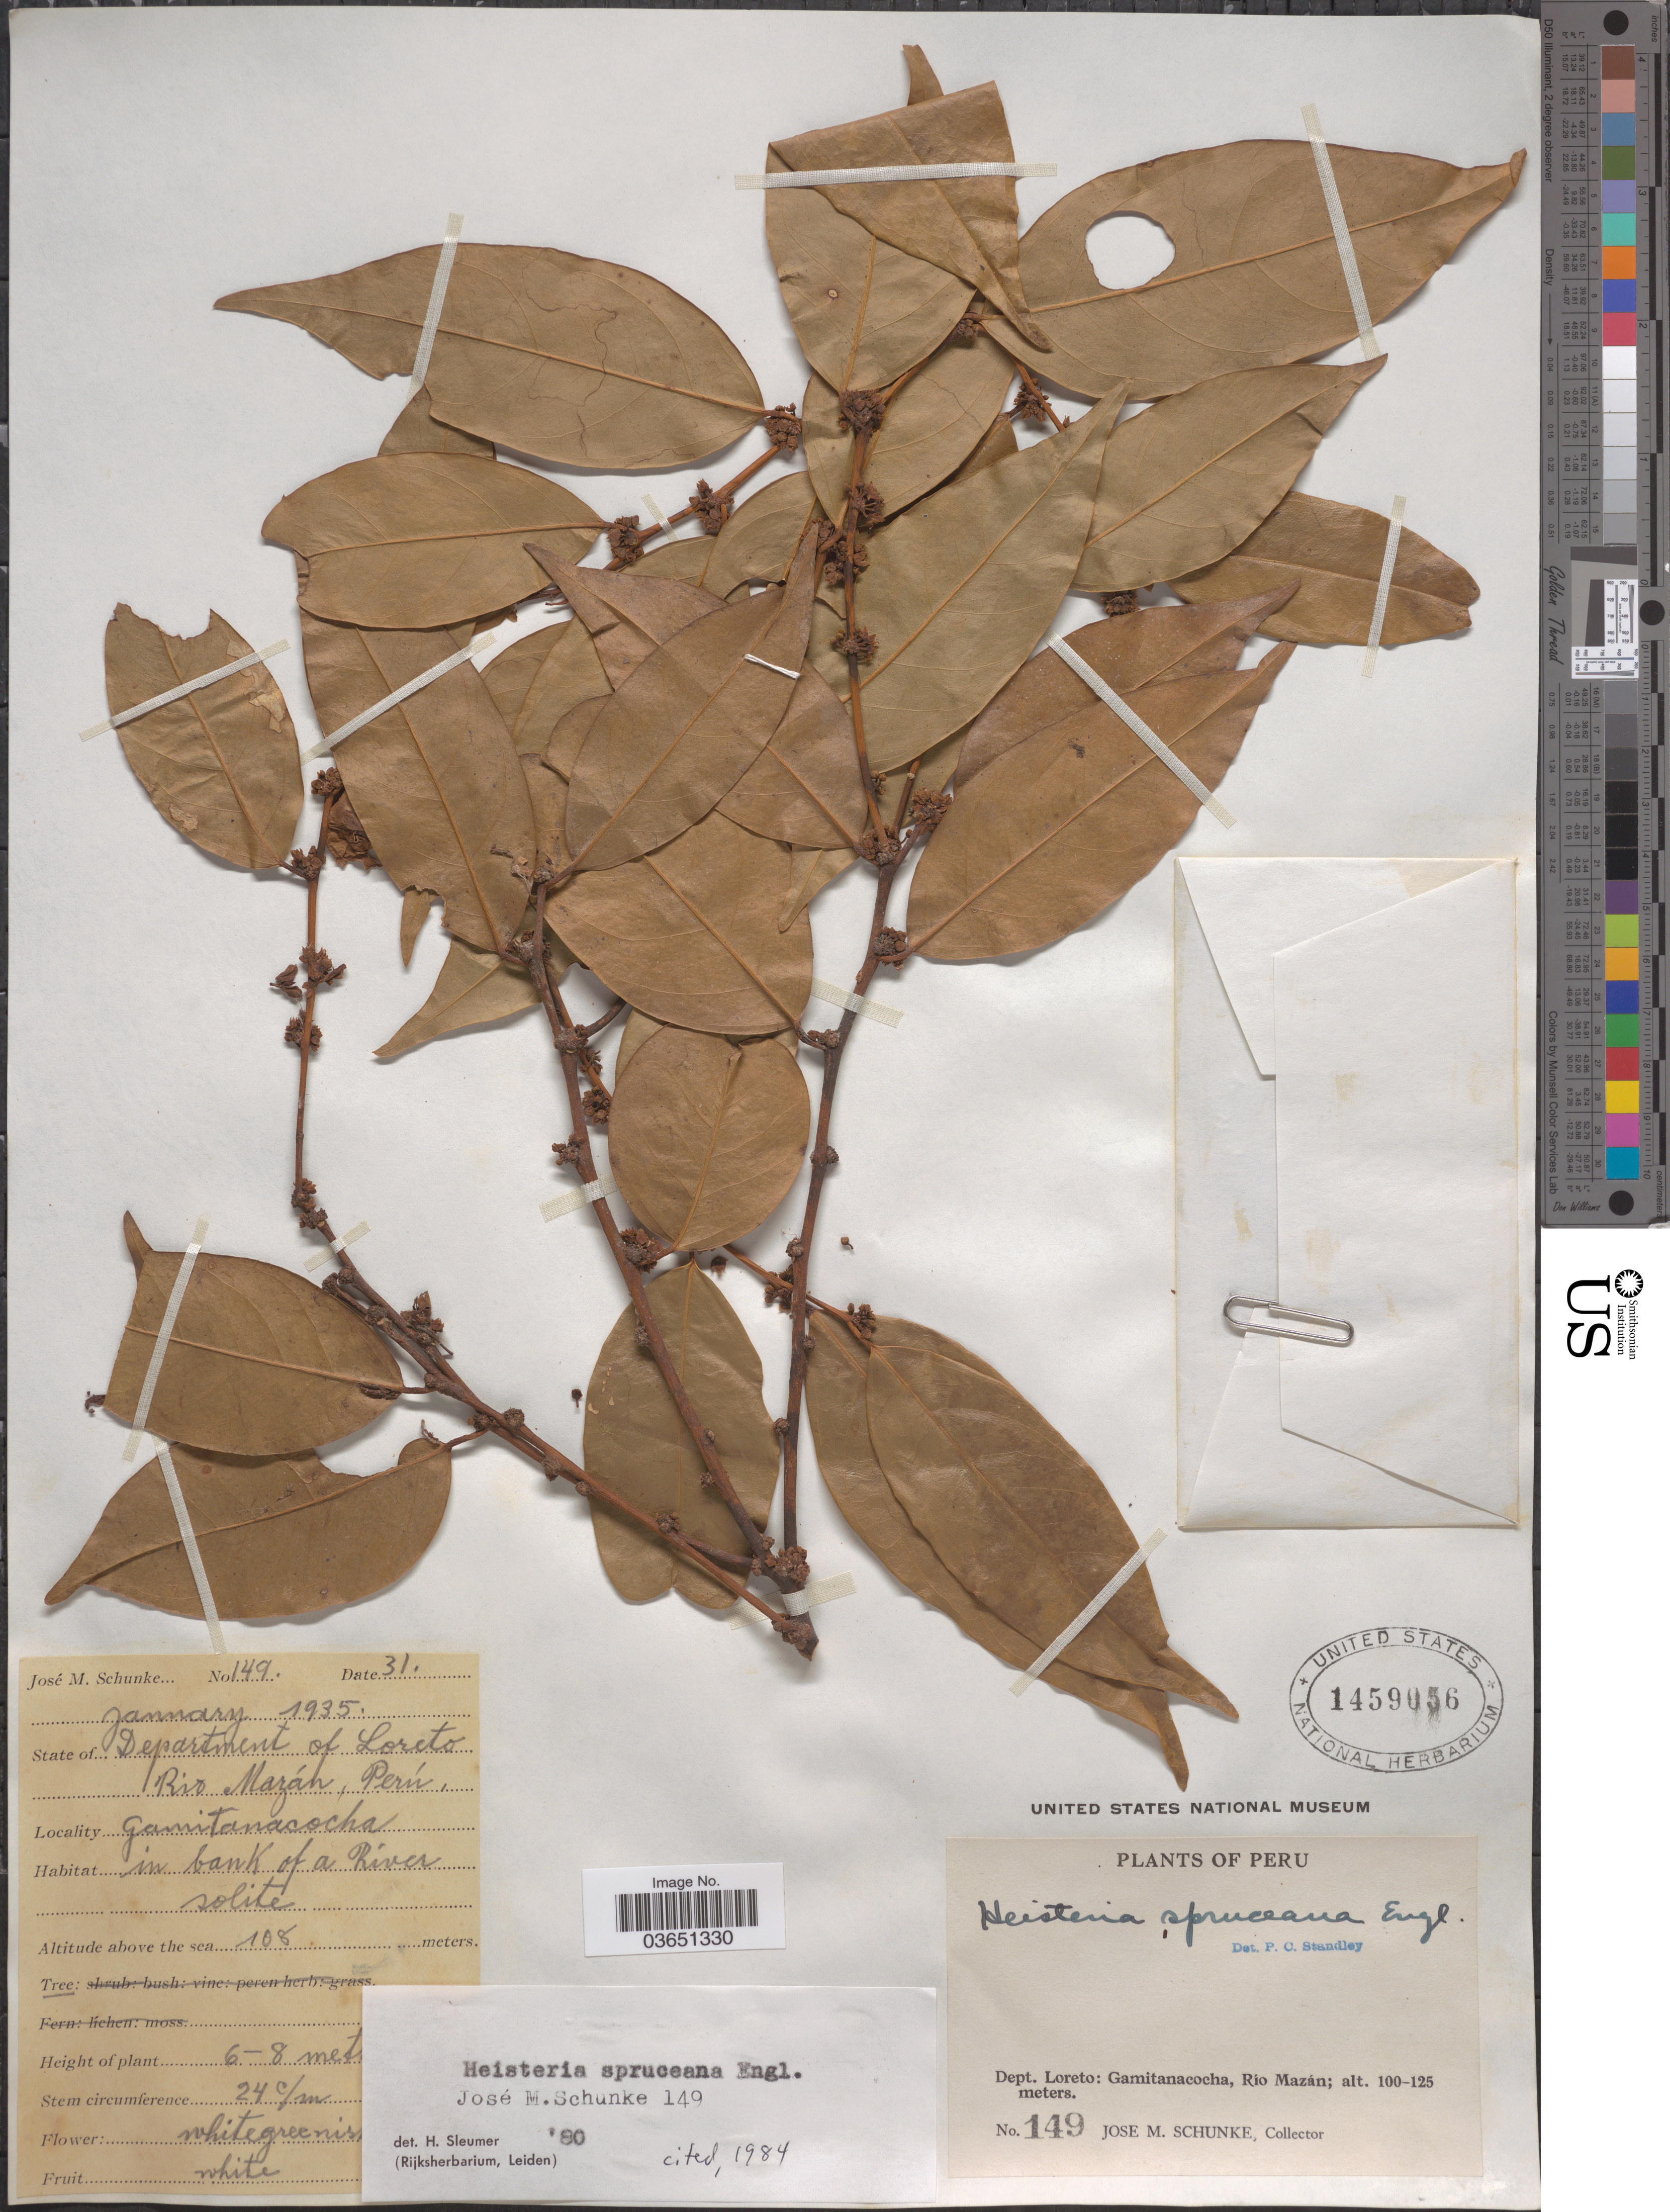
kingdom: Plantae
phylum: Tracheophyta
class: Magnoliopsida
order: Santalales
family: Erythropalaceae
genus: Heisteria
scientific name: Heisteria spruceana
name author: Engl.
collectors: J. M. Schunke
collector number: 149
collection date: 1935-01-31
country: Peru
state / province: Loreto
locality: Department of Loreto. Gamitanacocha, Río Mazán. In bank of a river.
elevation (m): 108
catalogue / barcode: US 1459056